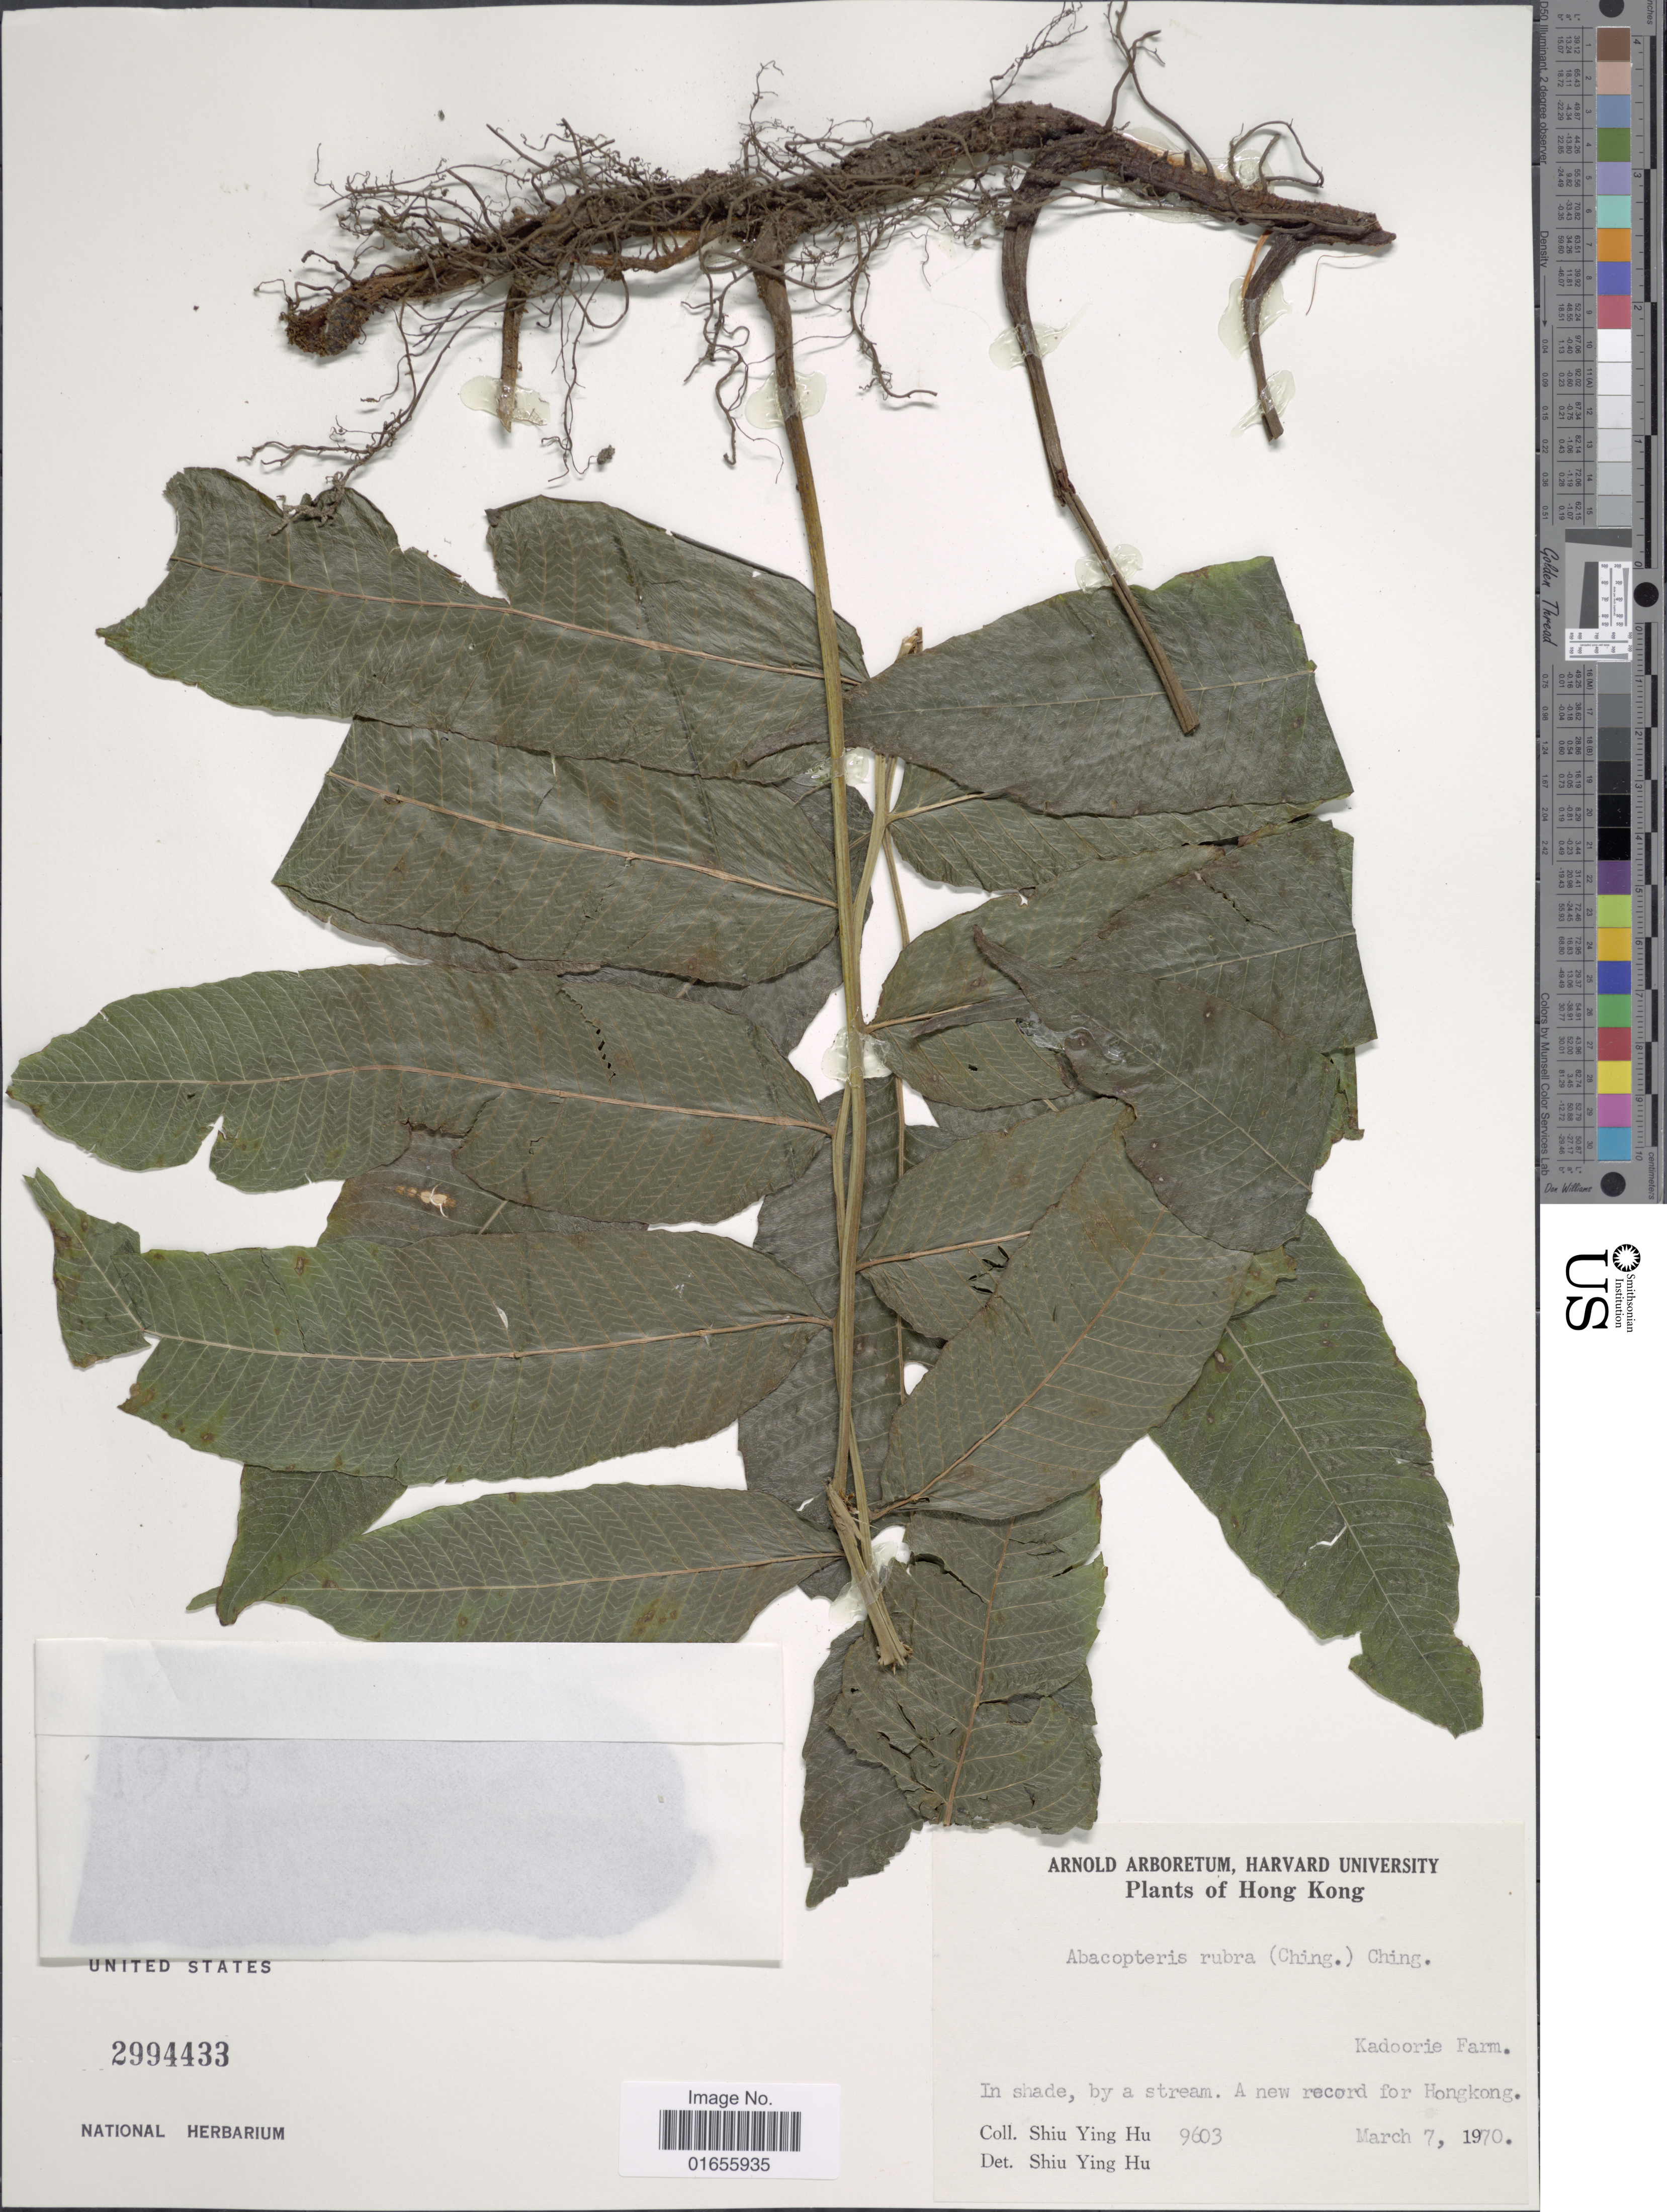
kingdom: Plantae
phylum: Tracheophyta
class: Polypodiopsida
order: Polypodiales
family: Thelypteridaceae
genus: Pronephrium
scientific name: Pronephrium lakhimpurense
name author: (Rosenst.) Holttum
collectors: S. Y. Hu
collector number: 9603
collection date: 1970-03-07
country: China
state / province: Hong Kong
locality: In shade, by a stream. A new record for Hong Kong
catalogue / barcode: US 2994433